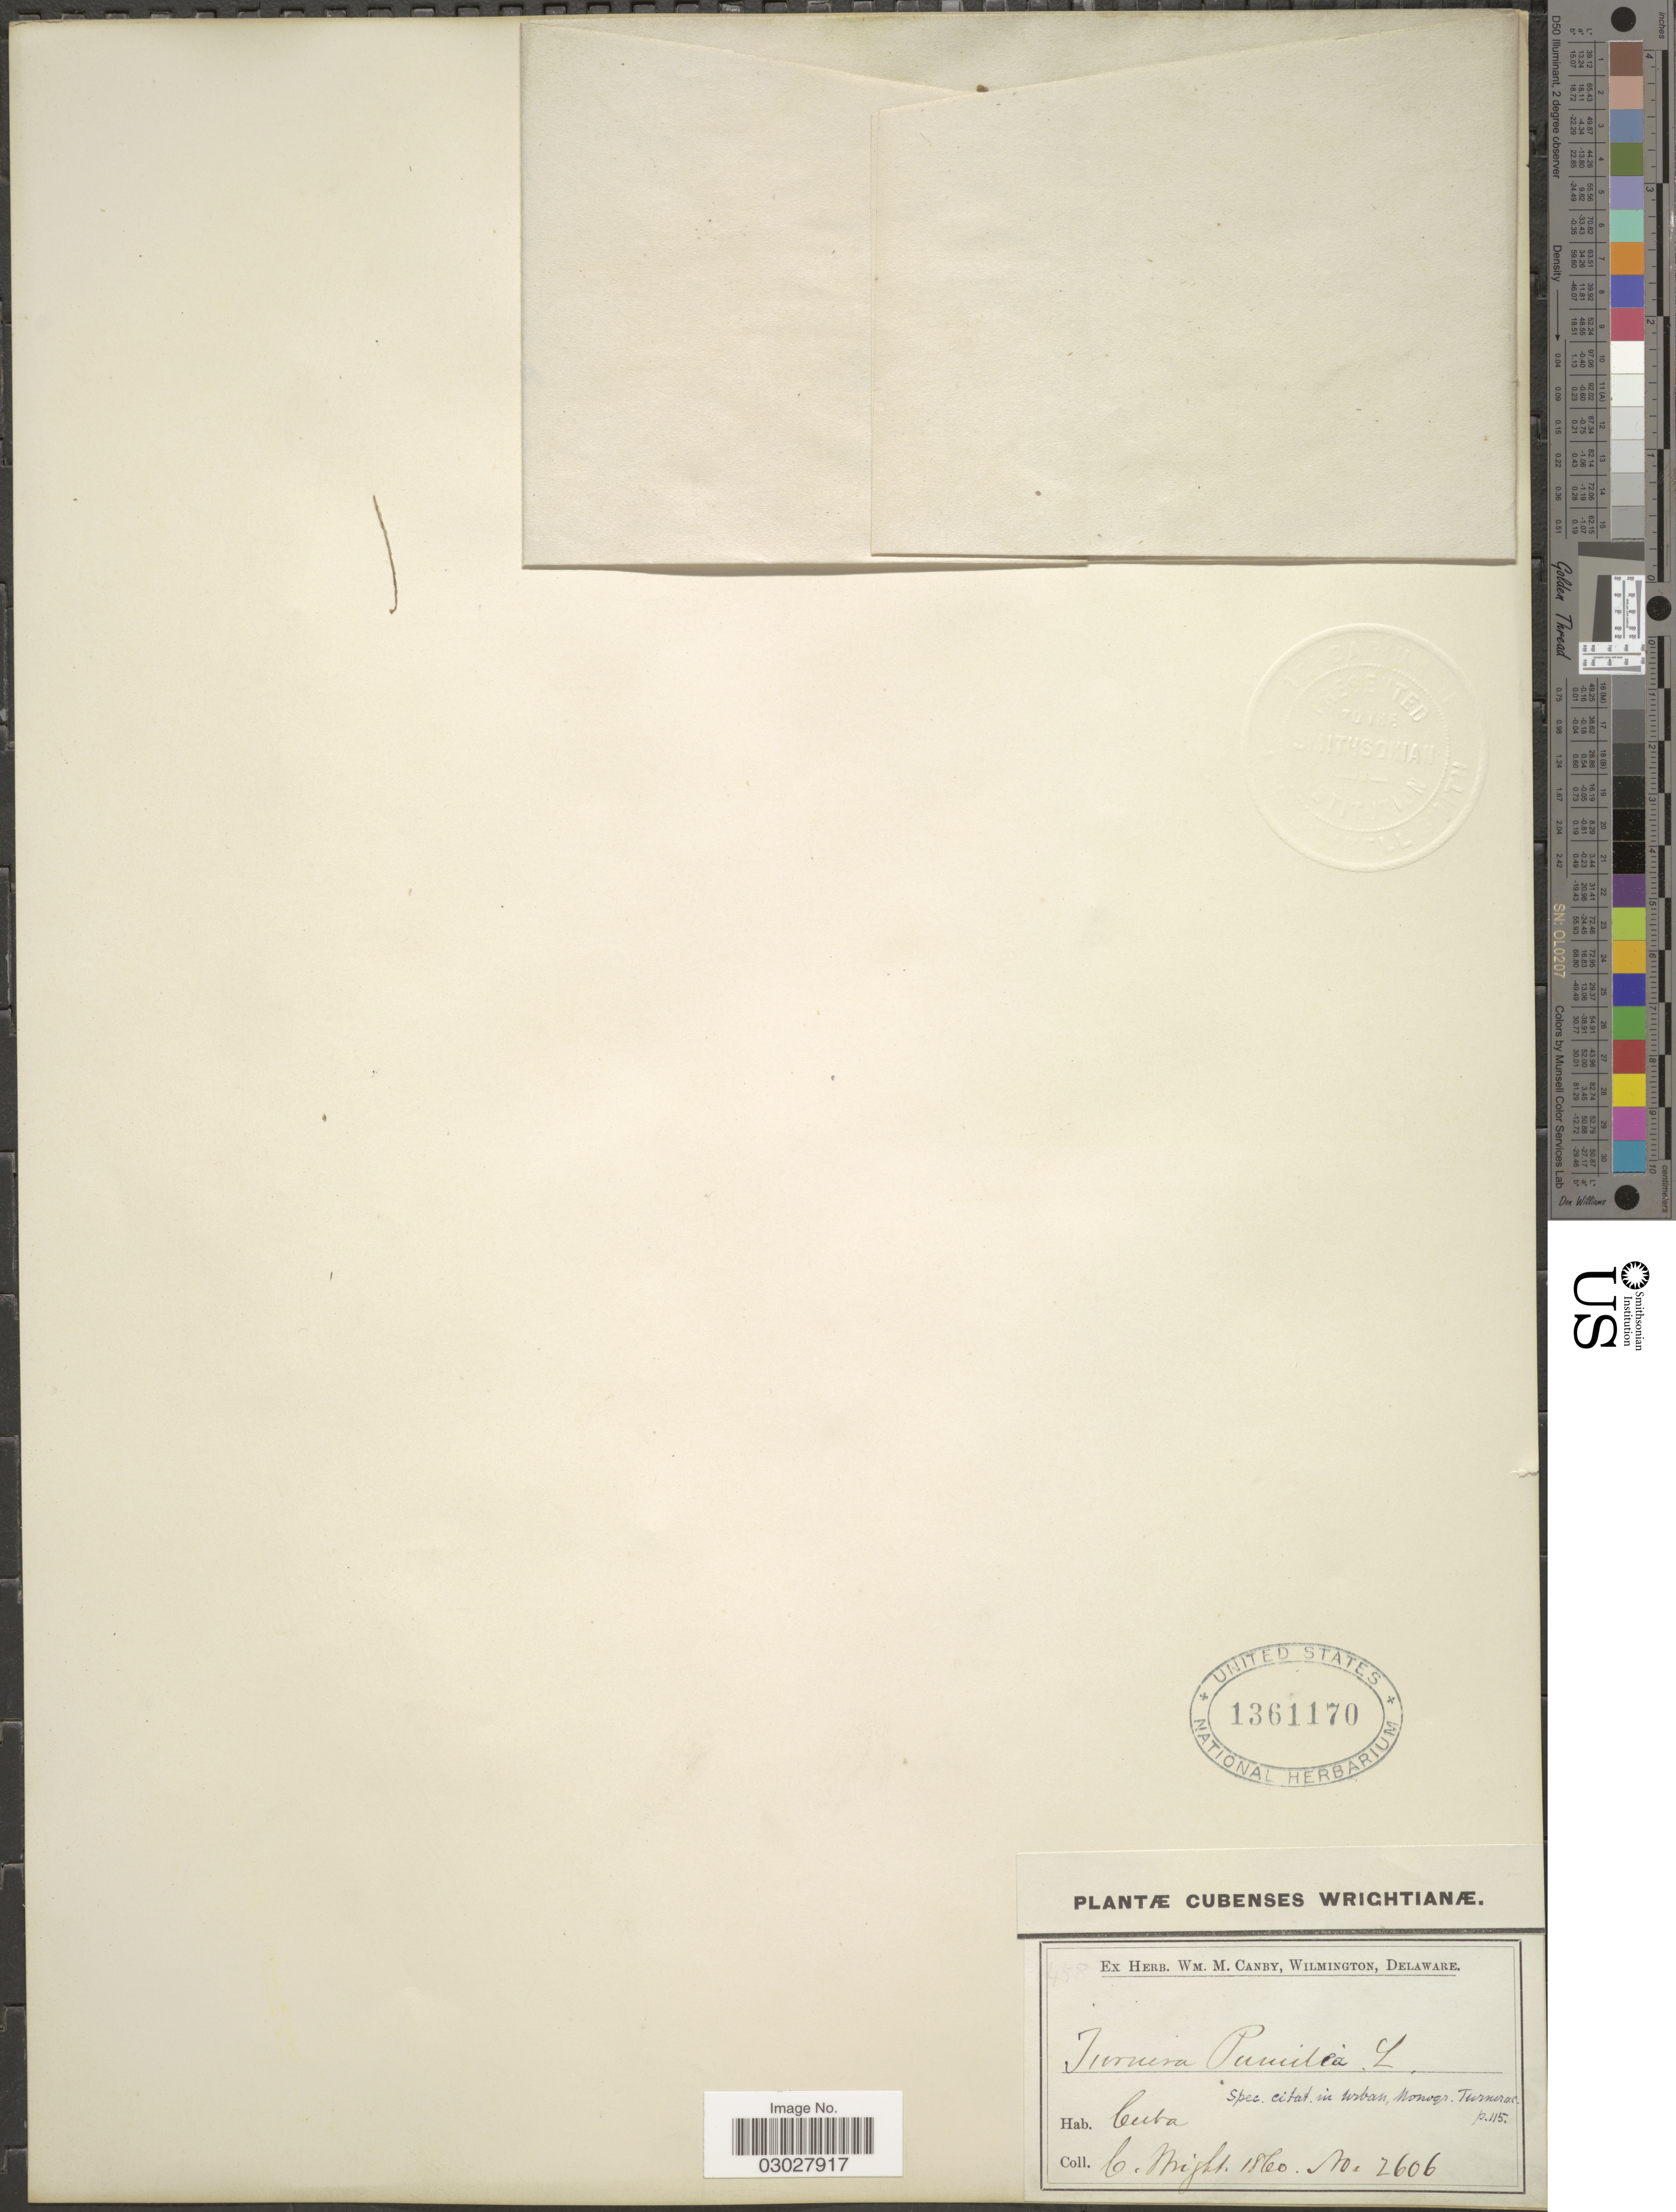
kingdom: Plantae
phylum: Tracheophyta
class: Magnoliopsida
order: Malpighiales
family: Turneraceae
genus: Turnera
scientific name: Turnera pumilea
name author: L.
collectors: C. Wright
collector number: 2606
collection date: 1860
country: Cuba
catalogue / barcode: US 1361170